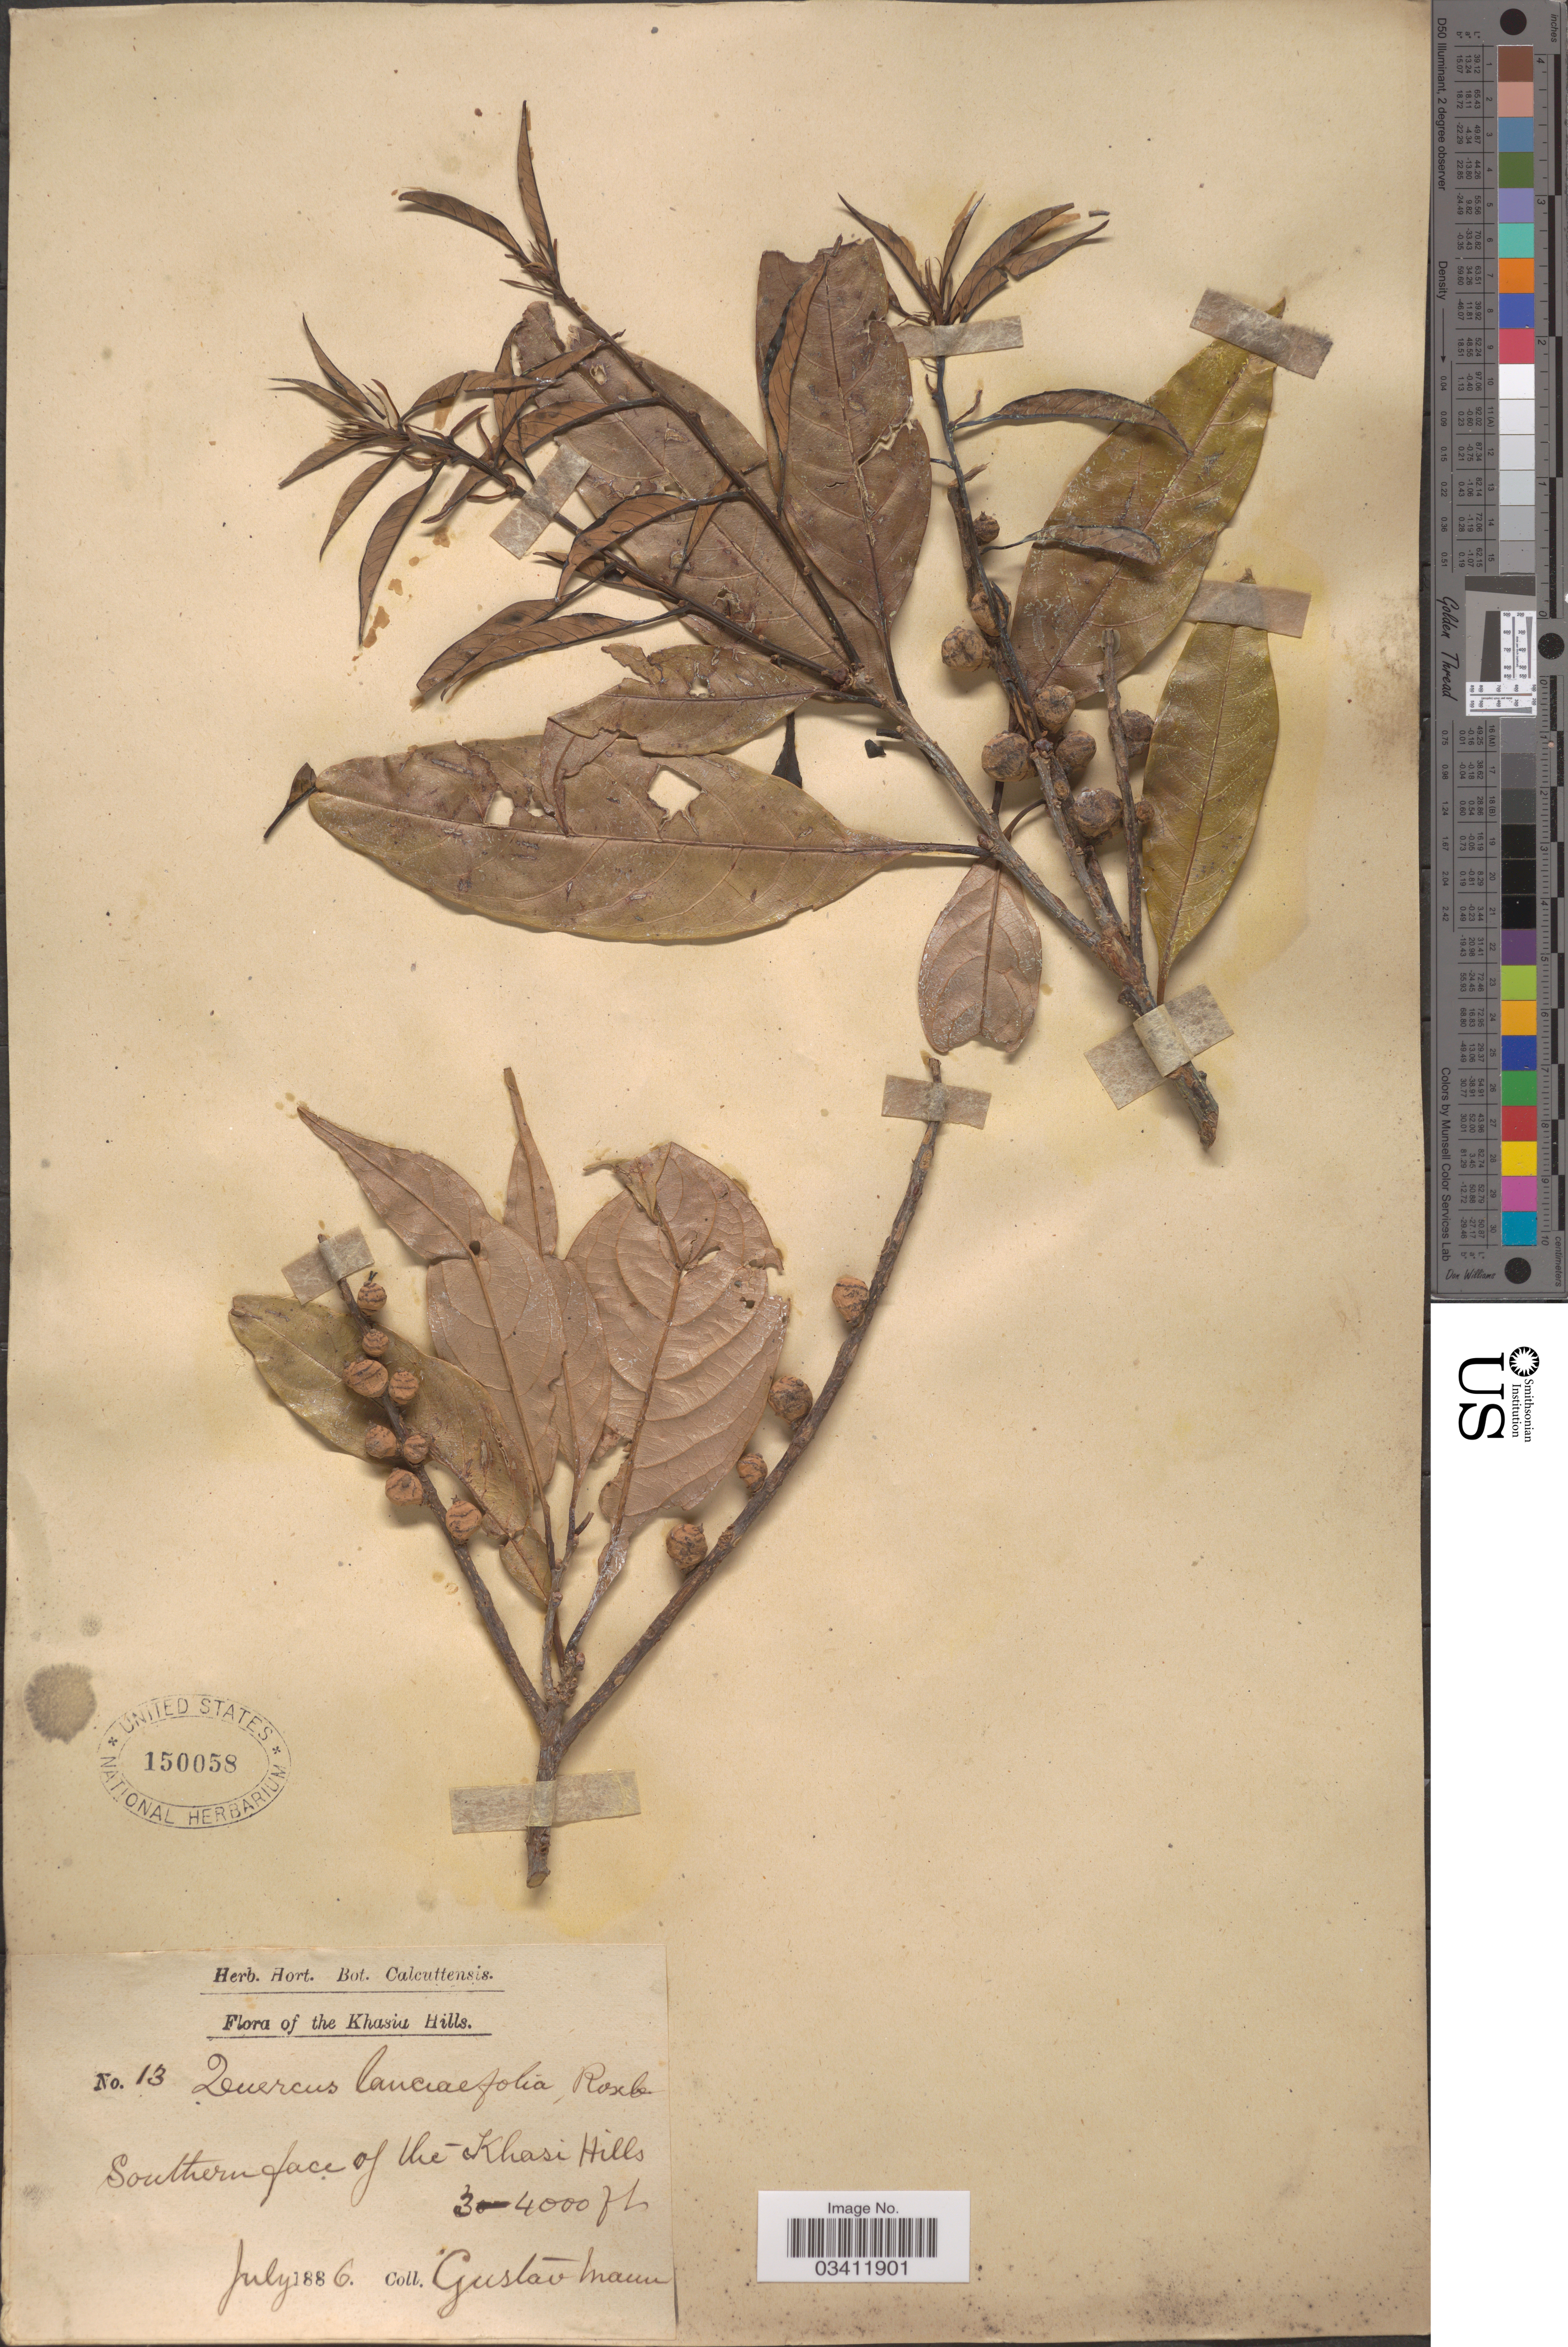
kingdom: Plantae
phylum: Tracheophyta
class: Magnoliopsida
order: Fagales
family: Fagaceae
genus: Quercus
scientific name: Quercus lanceifolia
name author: Roxb.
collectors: G. Mann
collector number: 13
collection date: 1886-07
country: India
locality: The Khasia Hills. Southern face of the Khasi Hills.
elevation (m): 914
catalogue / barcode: US 150058